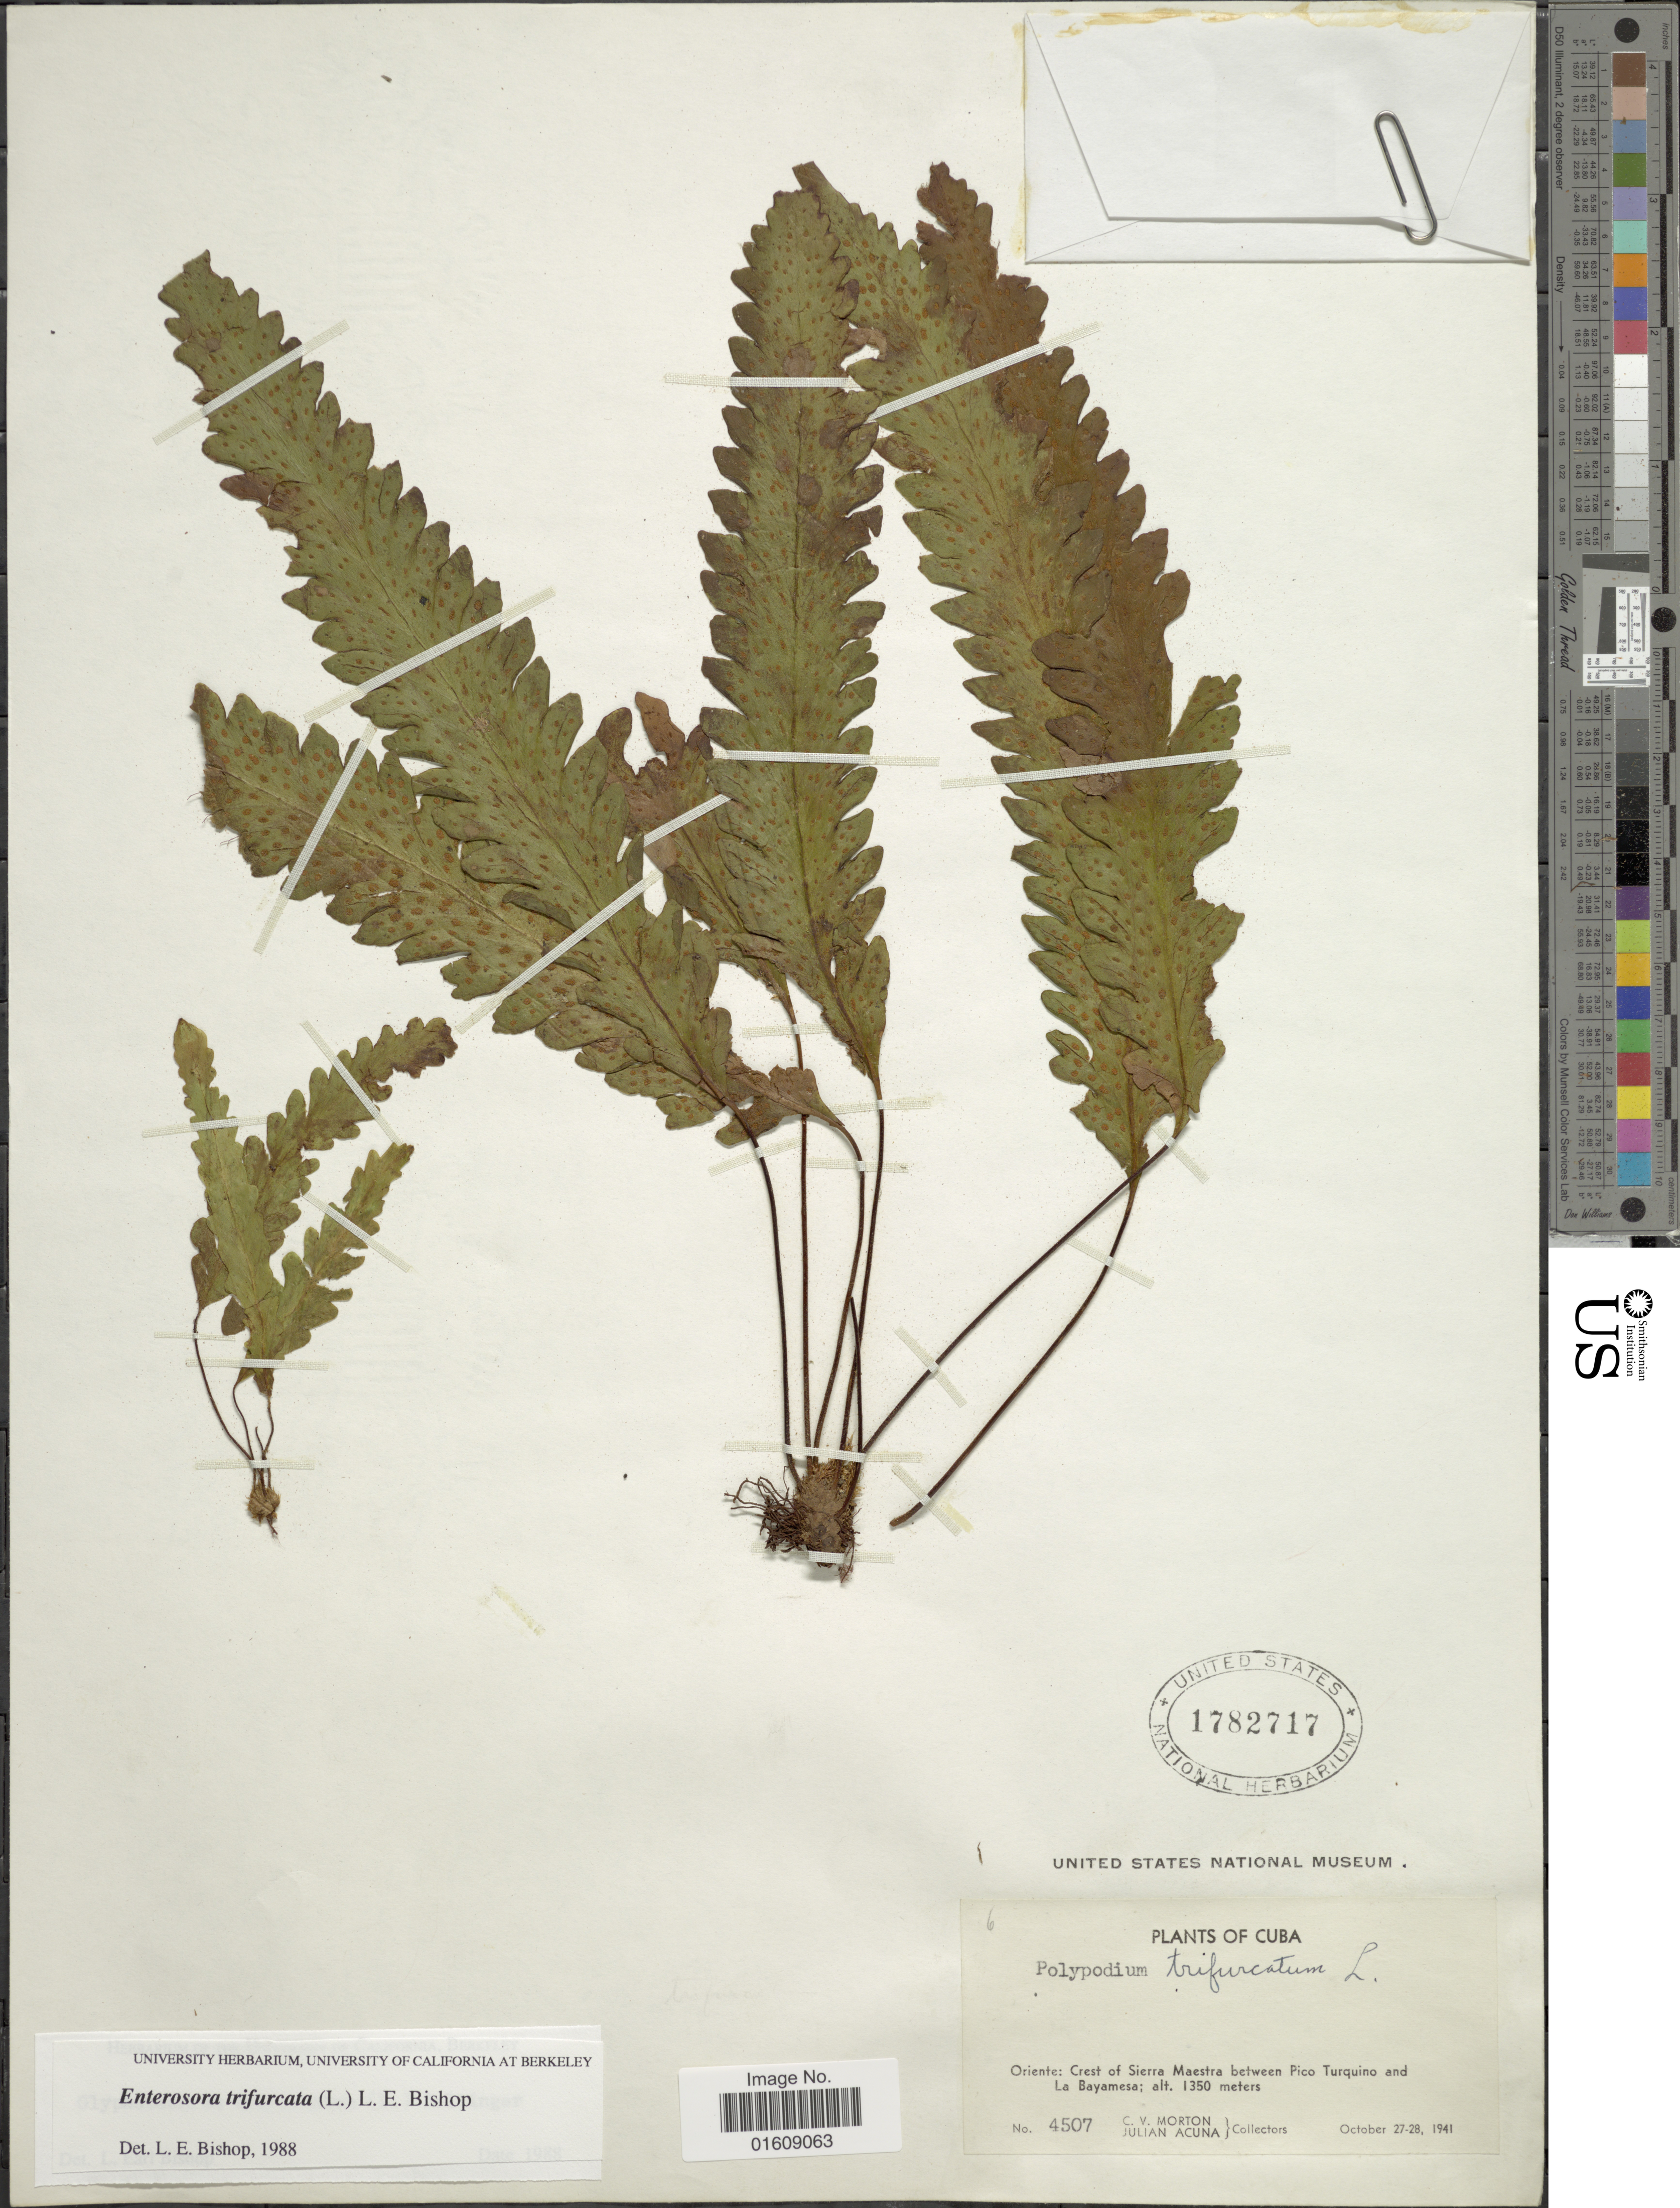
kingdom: Plantae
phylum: Tracheophyta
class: Polypodiopsida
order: Polypodiales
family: Polypodiaceae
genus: Enterosora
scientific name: Enterosora trifurcata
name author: (L.) L.E. Bishop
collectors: C. V. Morton & J. B. Acuña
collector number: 4507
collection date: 1941-10-27/1941-10-28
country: Cuba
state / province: Oriente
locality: Cuba, Oriente: Crest of Sierra Maestra between Pico Turquino and La Bayamesa.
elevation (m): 1350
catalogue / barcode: US 1782717